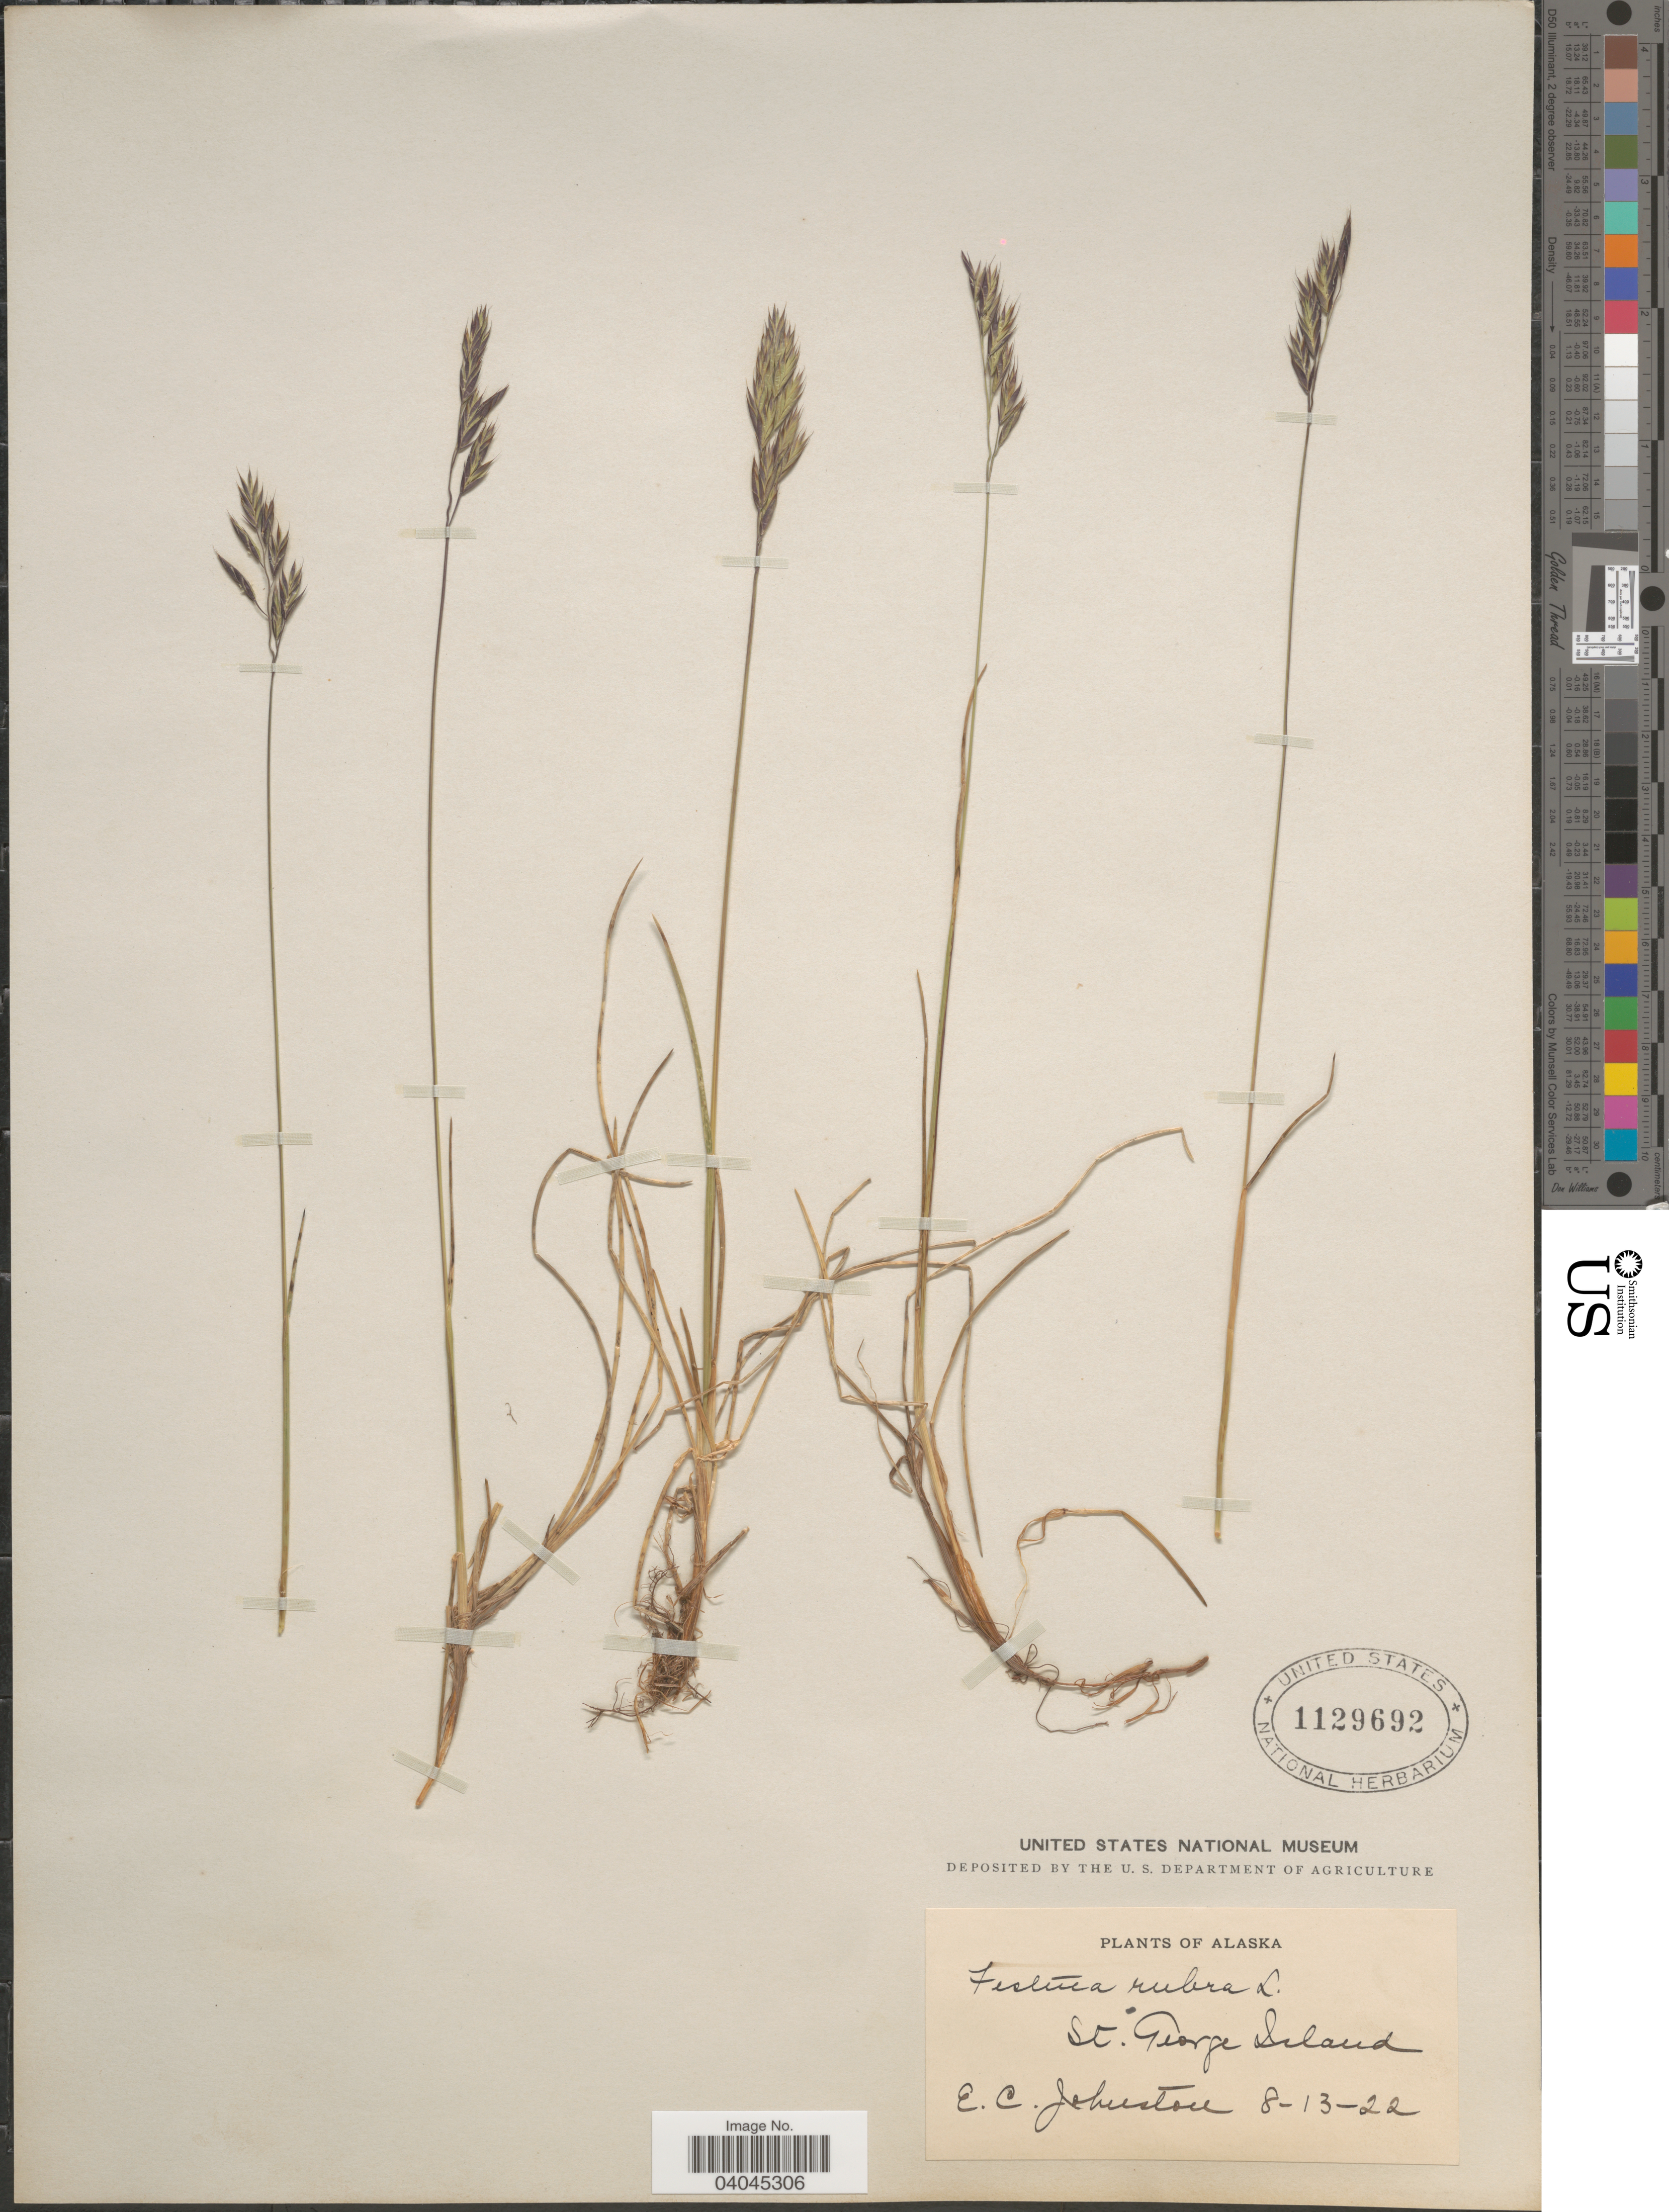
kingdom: Plantae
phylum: Tracheophyta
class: Liliopsida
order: Poales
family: Poaceae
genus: Festuca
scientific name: Festuca rubra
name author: L.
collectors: E. C. Johnston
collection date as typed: Transcribed d/m/y: 13/8/22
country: United States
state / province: Alaska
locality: St. George Island.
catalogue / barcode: US 1129692